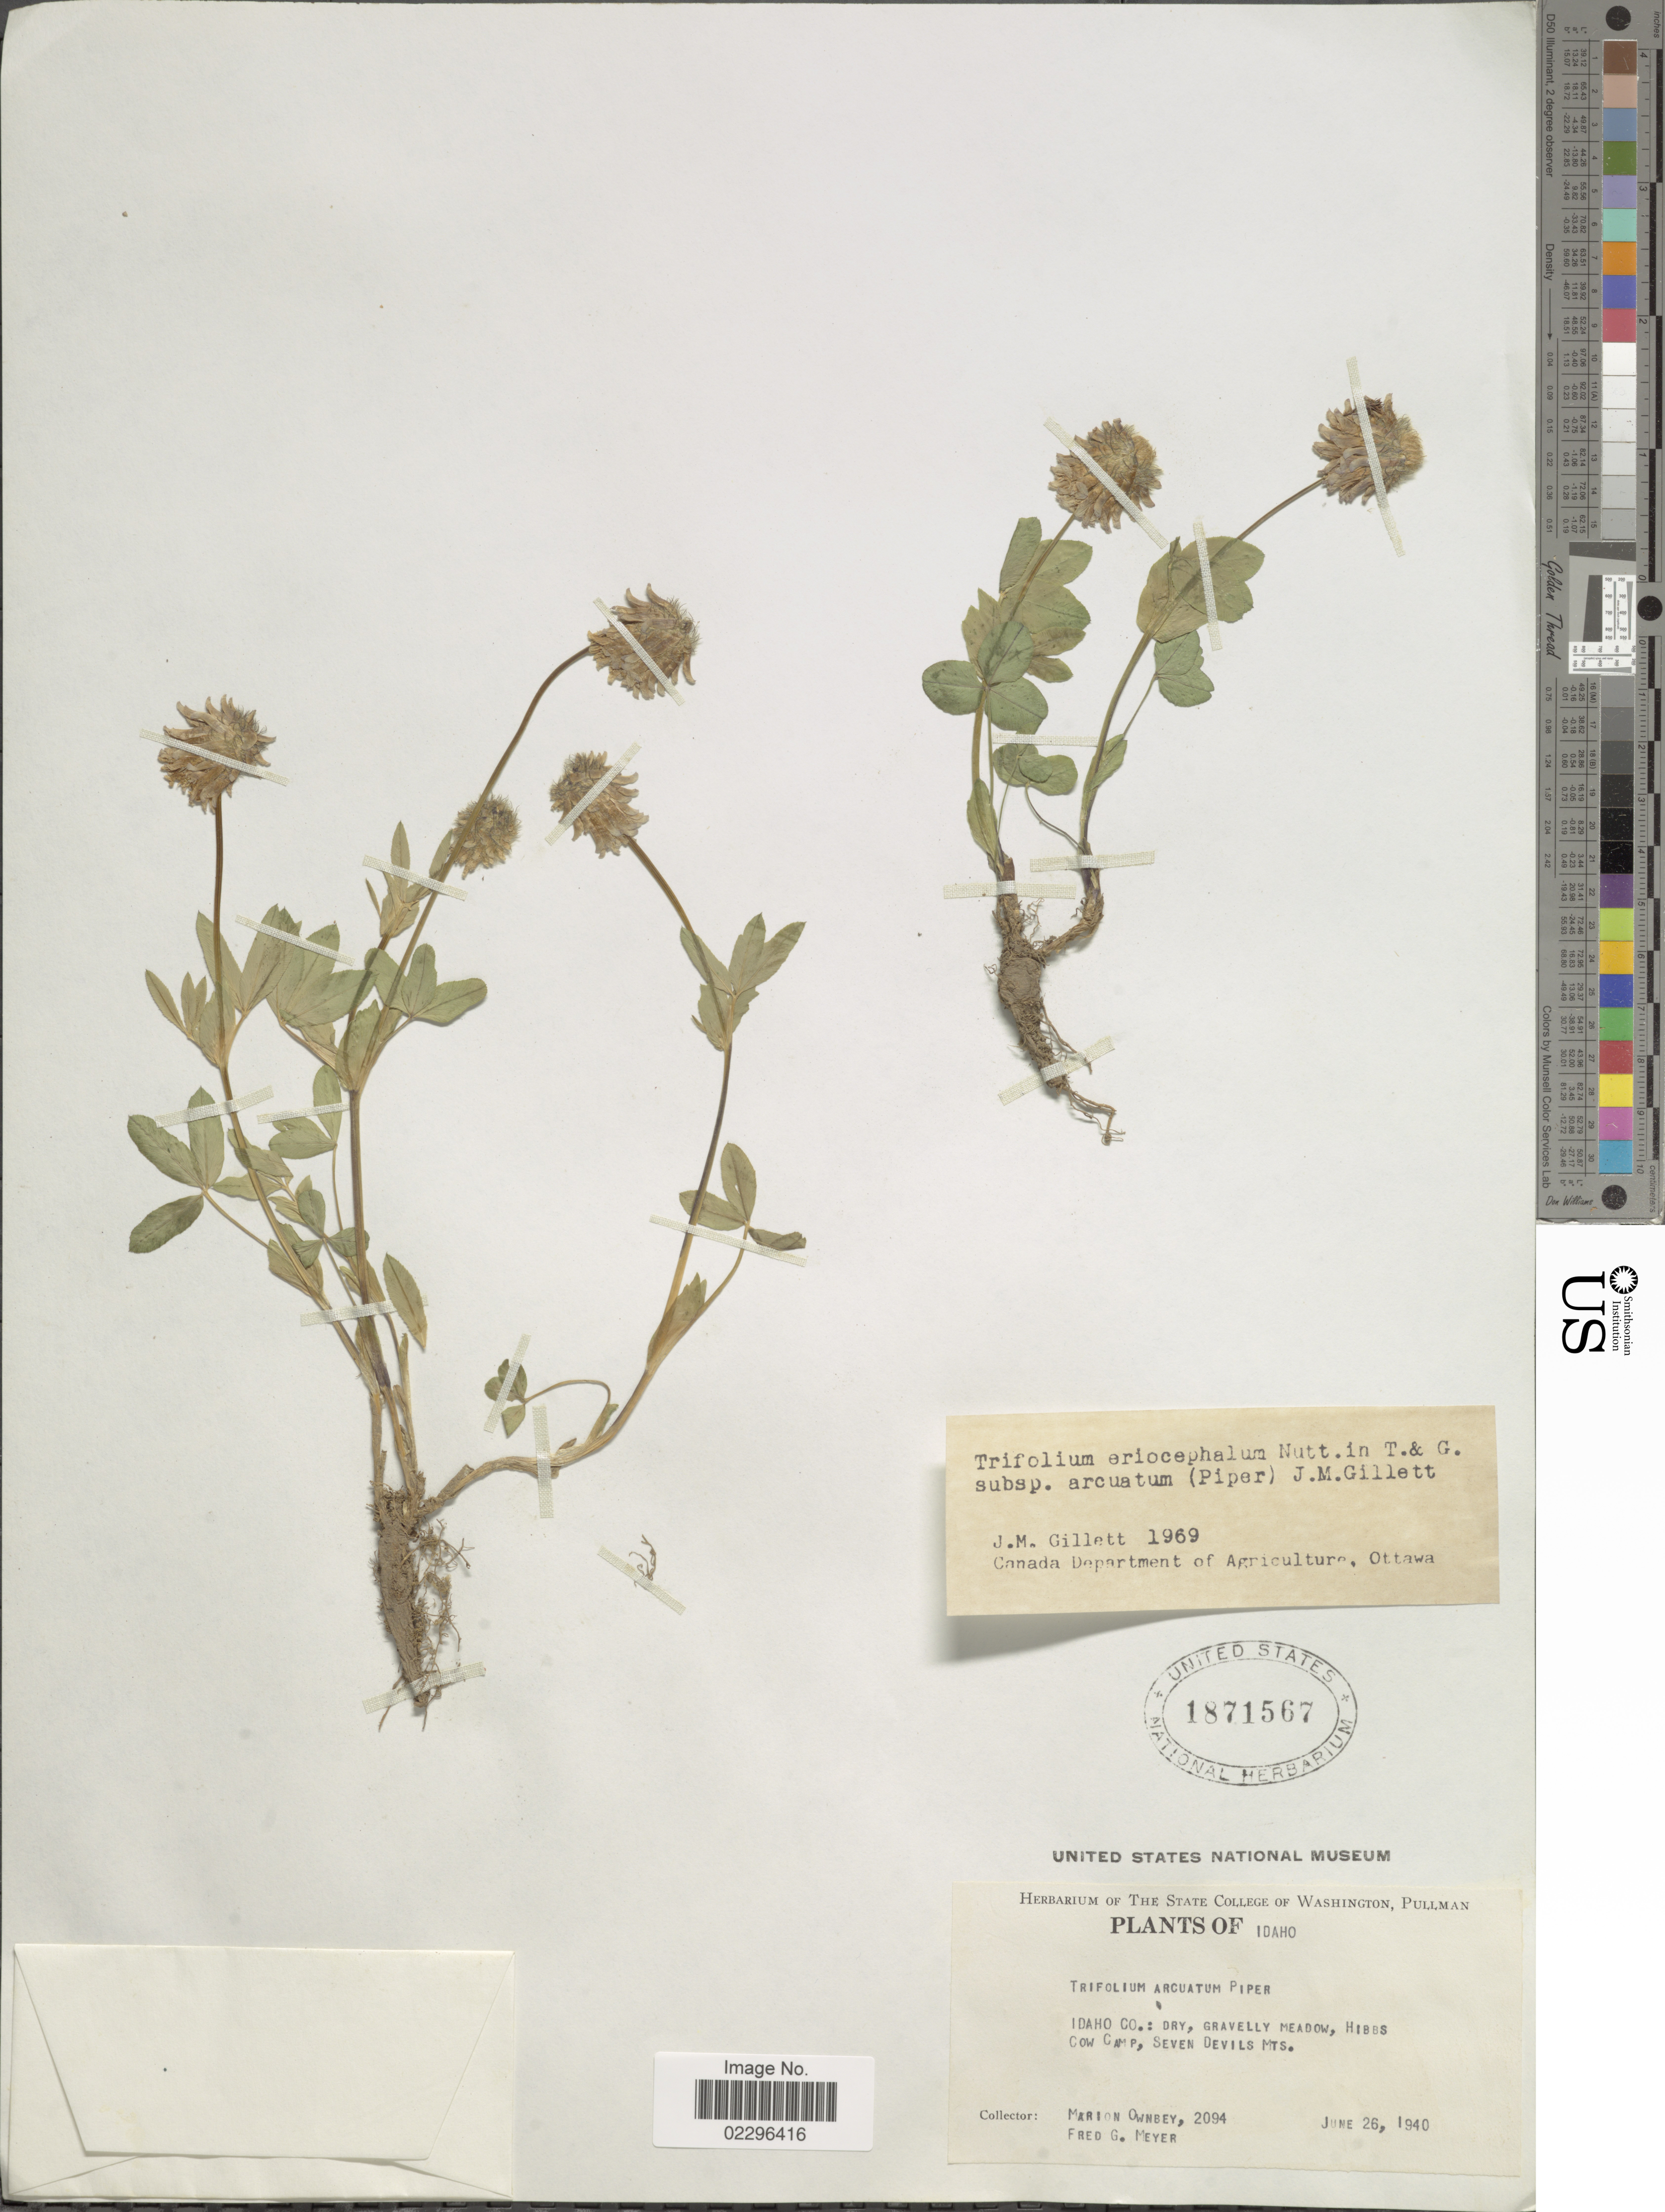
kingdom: Plantae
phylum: Tracheophyta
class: Magnoliopsida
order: Fabales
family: Fabaceae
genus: Trifolium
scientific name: Trifolium eriocephalum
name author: Nutt.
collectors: M. Ownbey & F. Meyer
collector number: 2094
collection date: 1940-06-26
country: United States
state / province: Idaho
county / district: Idaho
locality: dry, gravelly meadow, Hibbs Cow Camp, Seven Devils Mts.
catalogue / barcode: US 1871567